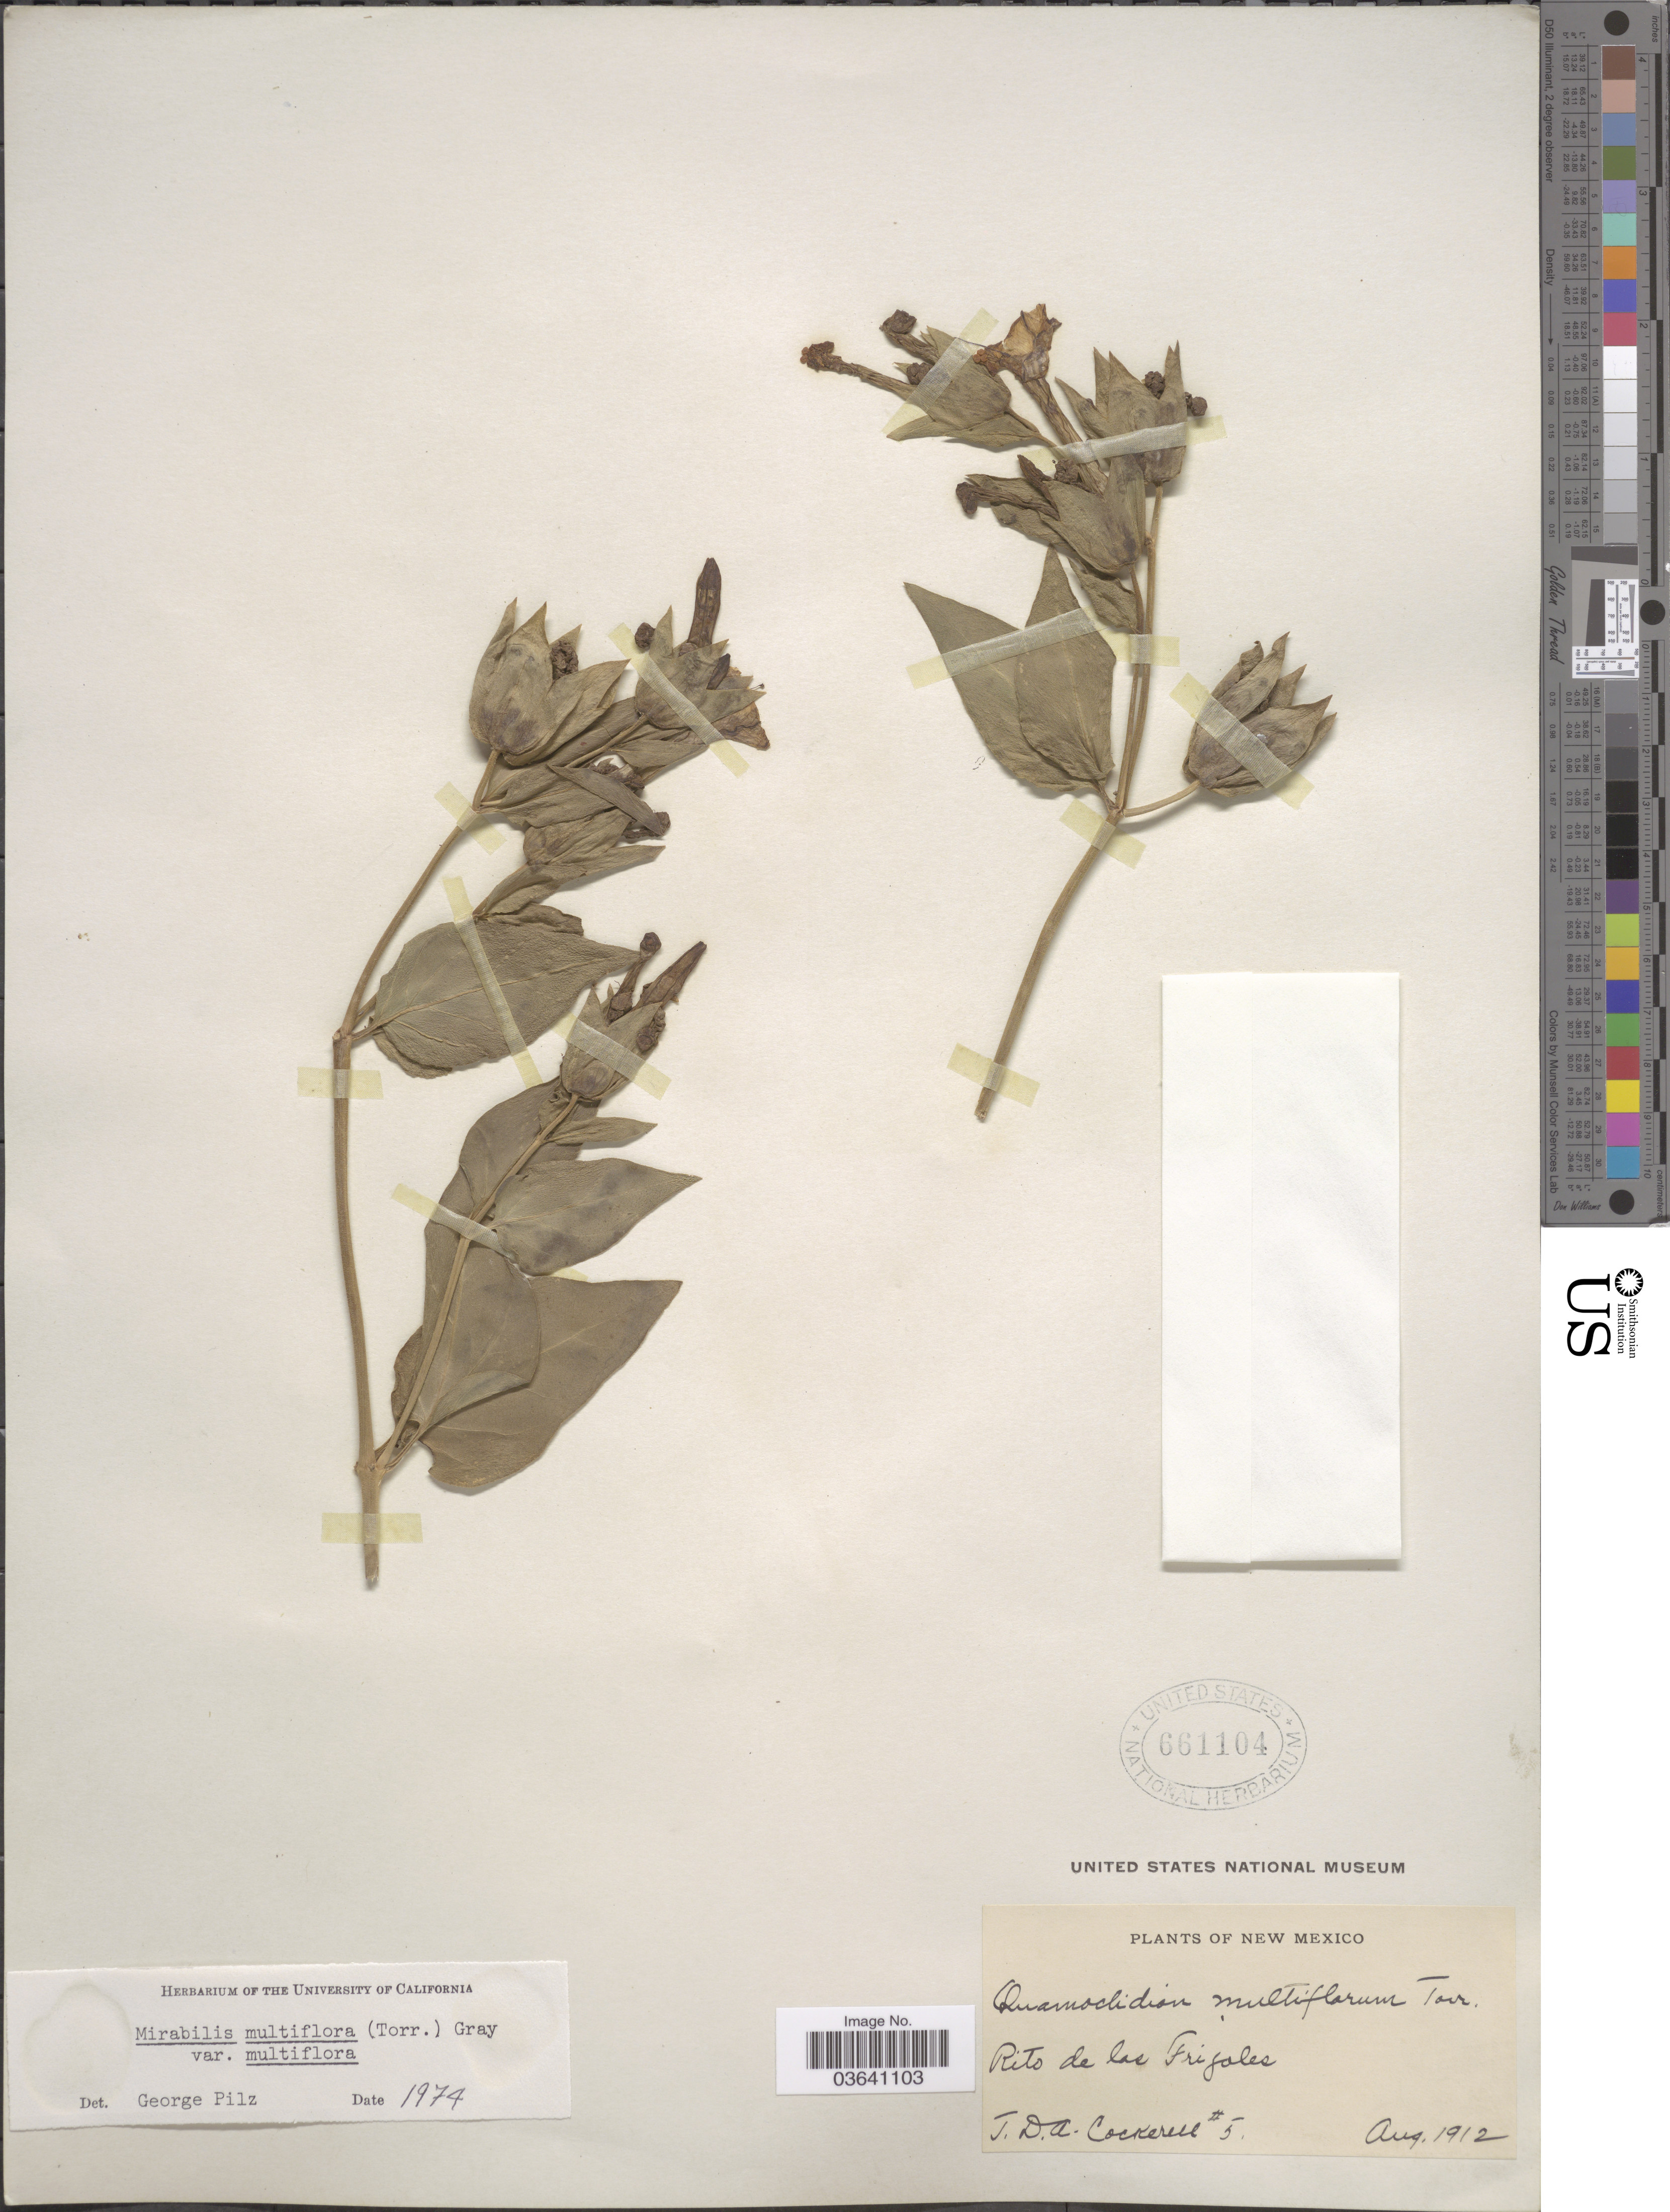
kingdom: Plantae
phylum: Tracheophyta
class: Magnoliopsida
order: Caryophyllales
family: Nyctaginaceae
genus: Mirabilis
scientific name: Mirabilis multiflora var. multiflora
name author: (Torr.) A. Gray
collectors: T. Cockerell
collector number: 5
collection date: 1912-08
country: United States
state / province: New Mexico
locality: Rito de las Frijoles.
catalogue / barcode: US 661104